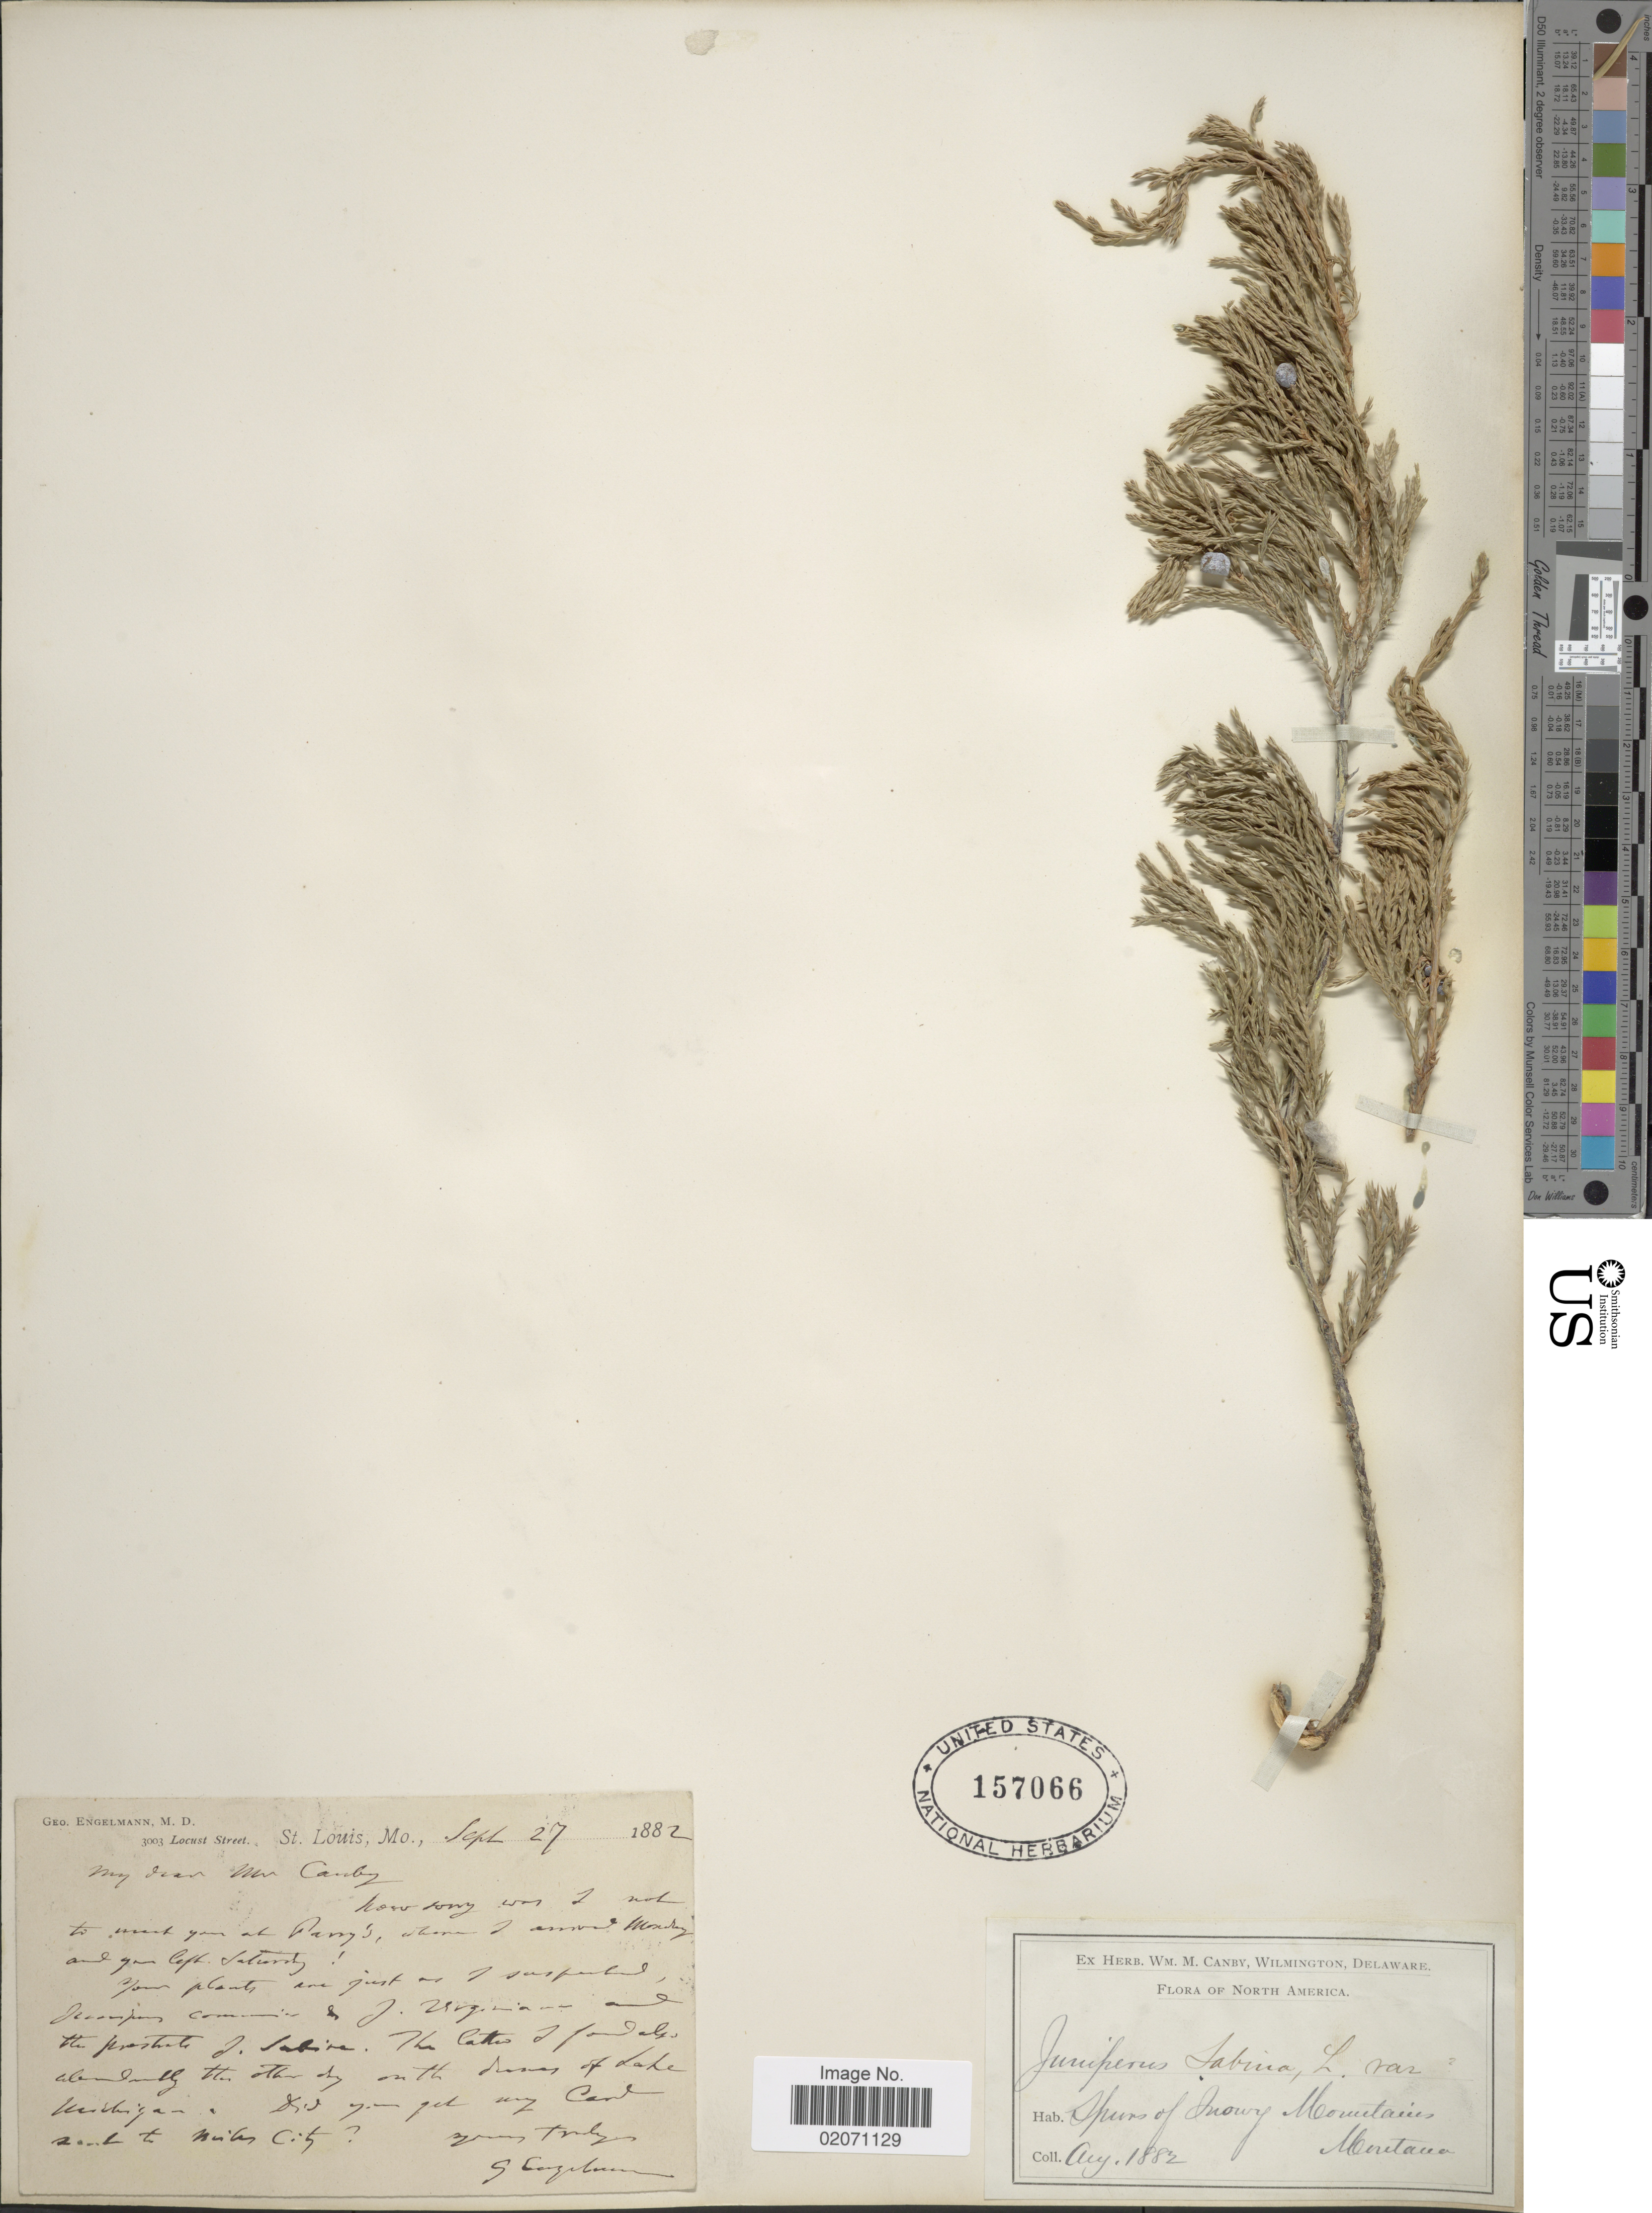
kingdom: Plantae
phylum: Tracheophyta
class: Pinopsida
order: Pinales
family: Cupressaceae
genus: Juniperus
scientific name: Juniperus horizontalis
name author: Moench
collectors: G. Engelmann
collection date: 1882-09-27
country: United States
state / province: Montana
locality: Spurs of Snowy Mountains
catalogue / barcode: US 157066